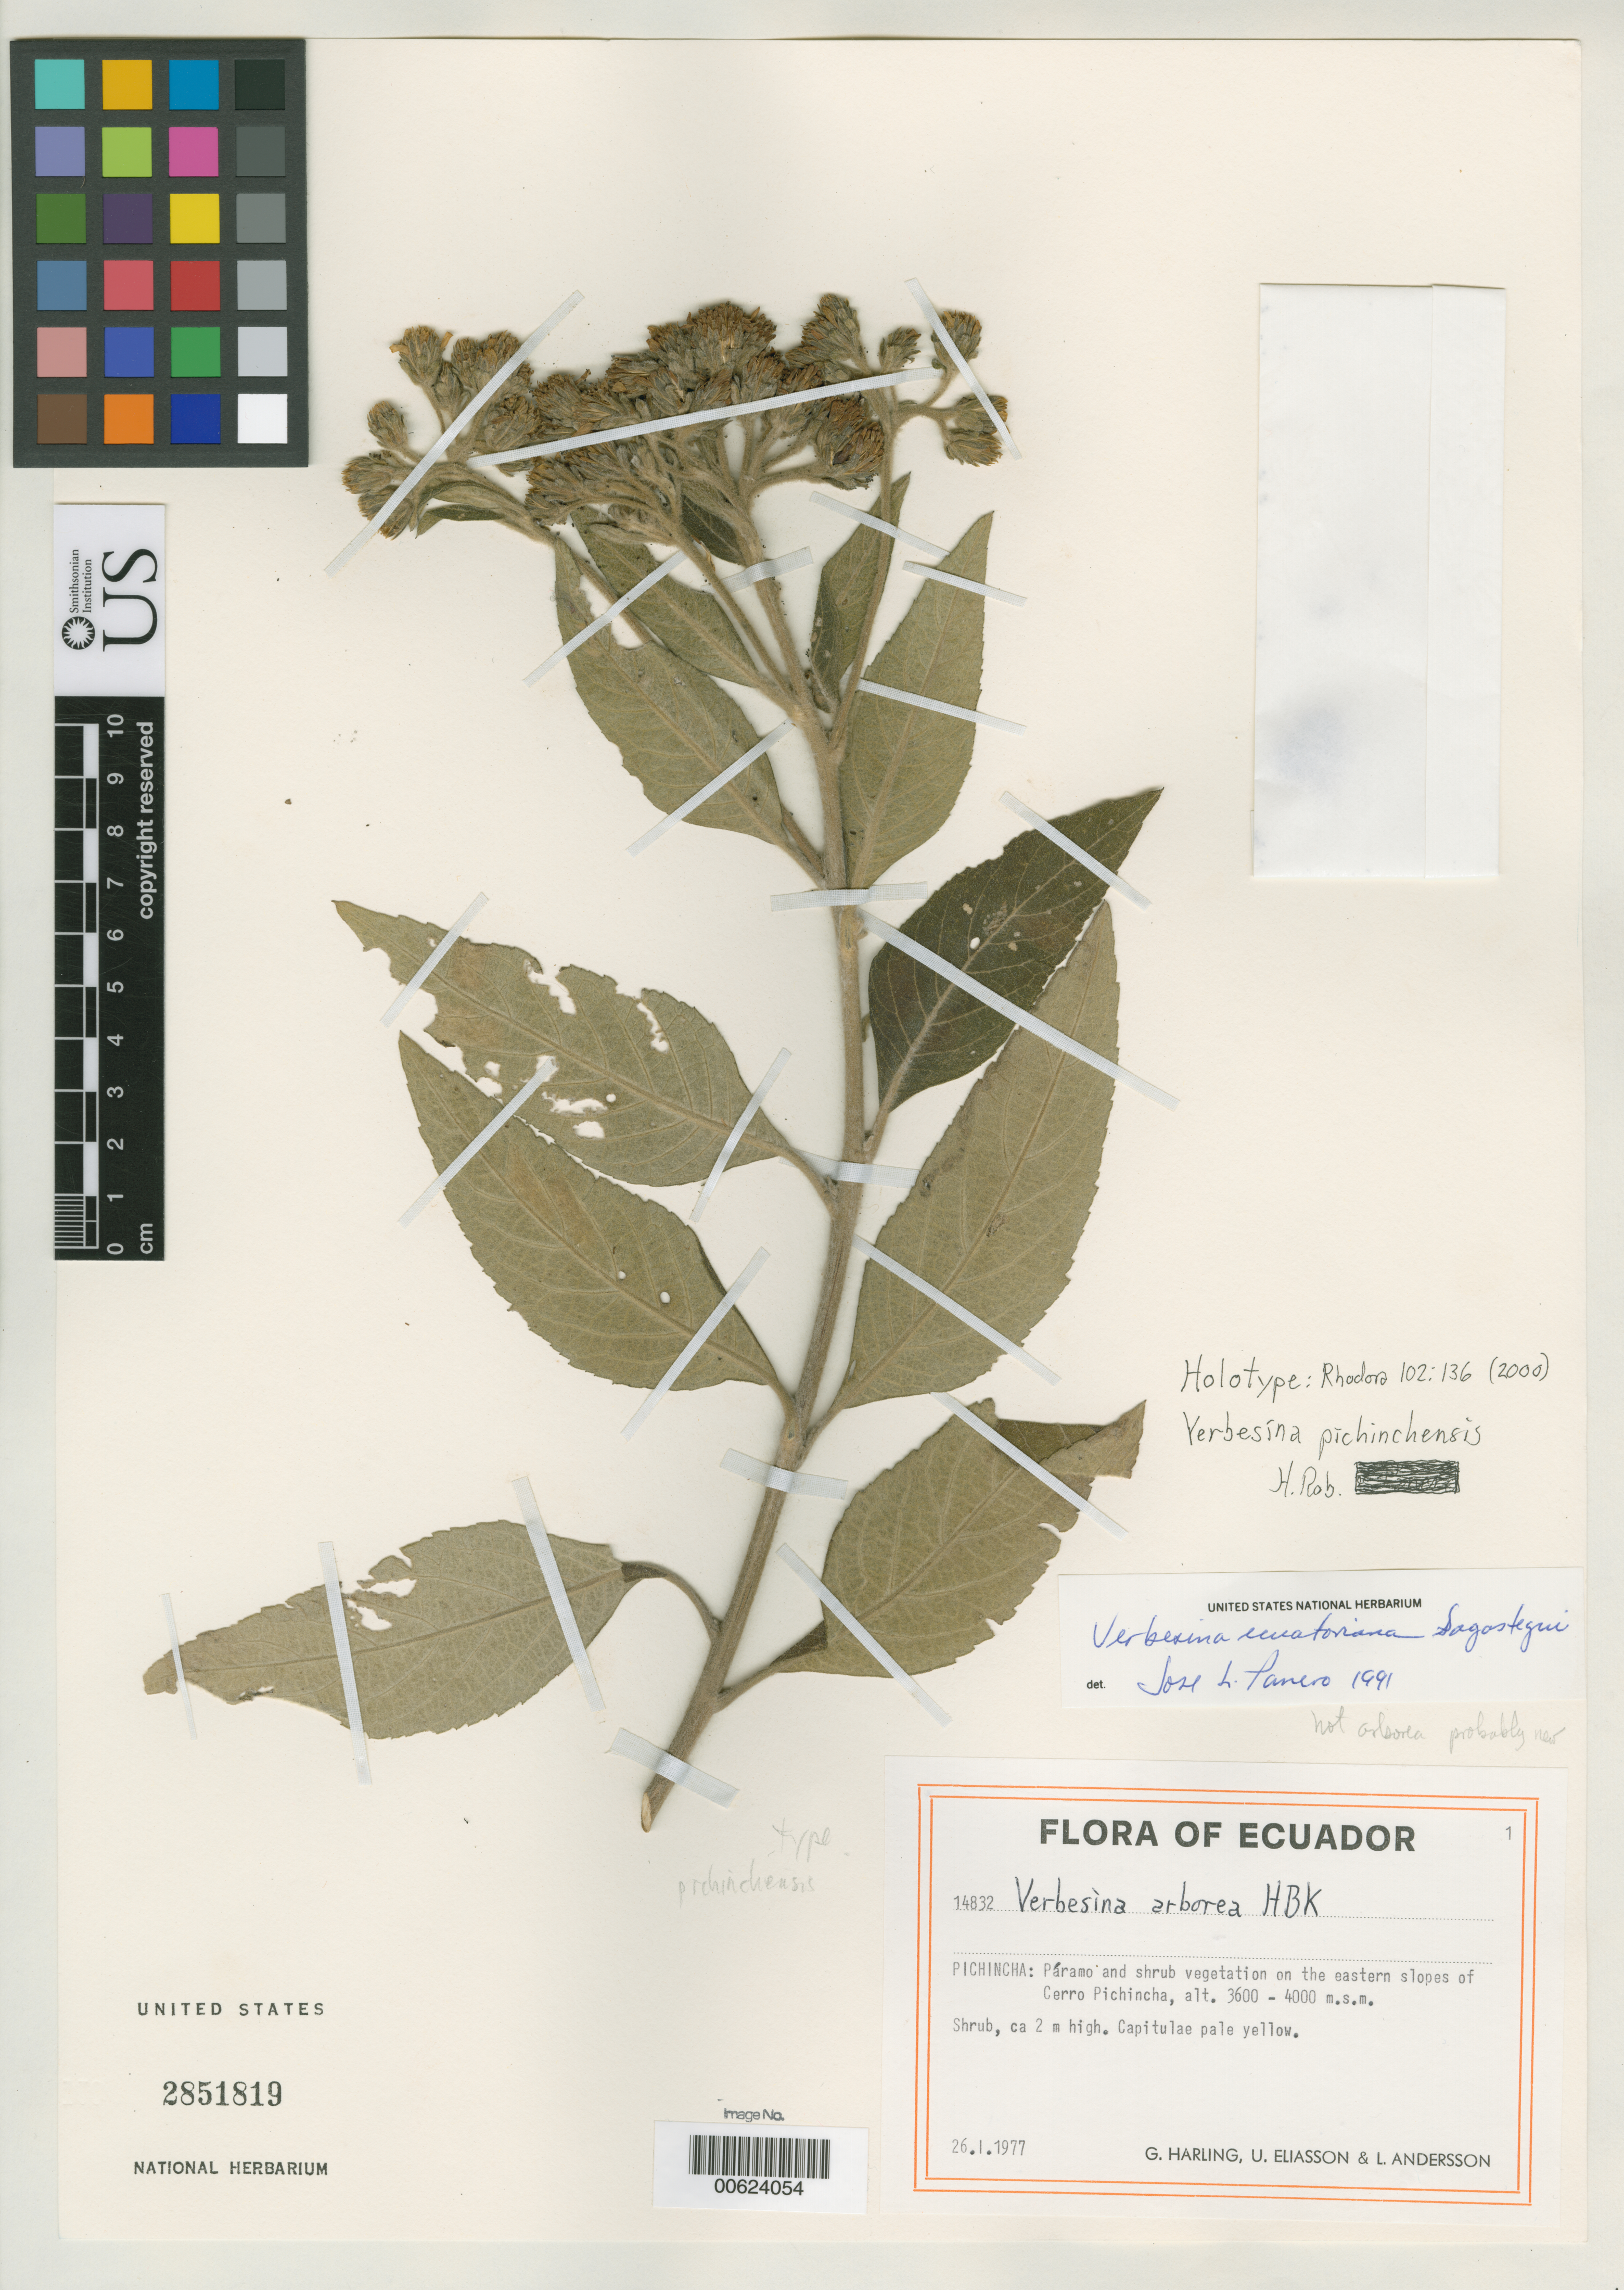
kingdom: Plantae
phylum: Tracheophyta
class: Magnoliopsida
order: Asterales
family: Asteraceae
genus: Verbesina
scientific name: Verbesina pichinchensis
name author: H. Rob.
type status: Holotype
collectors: G. Harling, U. Eliasson & L. Andersson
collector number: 14832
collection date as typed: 26 Jan 1977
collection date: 1977-01-26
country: Ecuador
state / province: Pichincha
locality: Páramo, eastern slopes of Cerro Pichincha.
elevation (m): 3600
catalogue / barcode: US 2851819